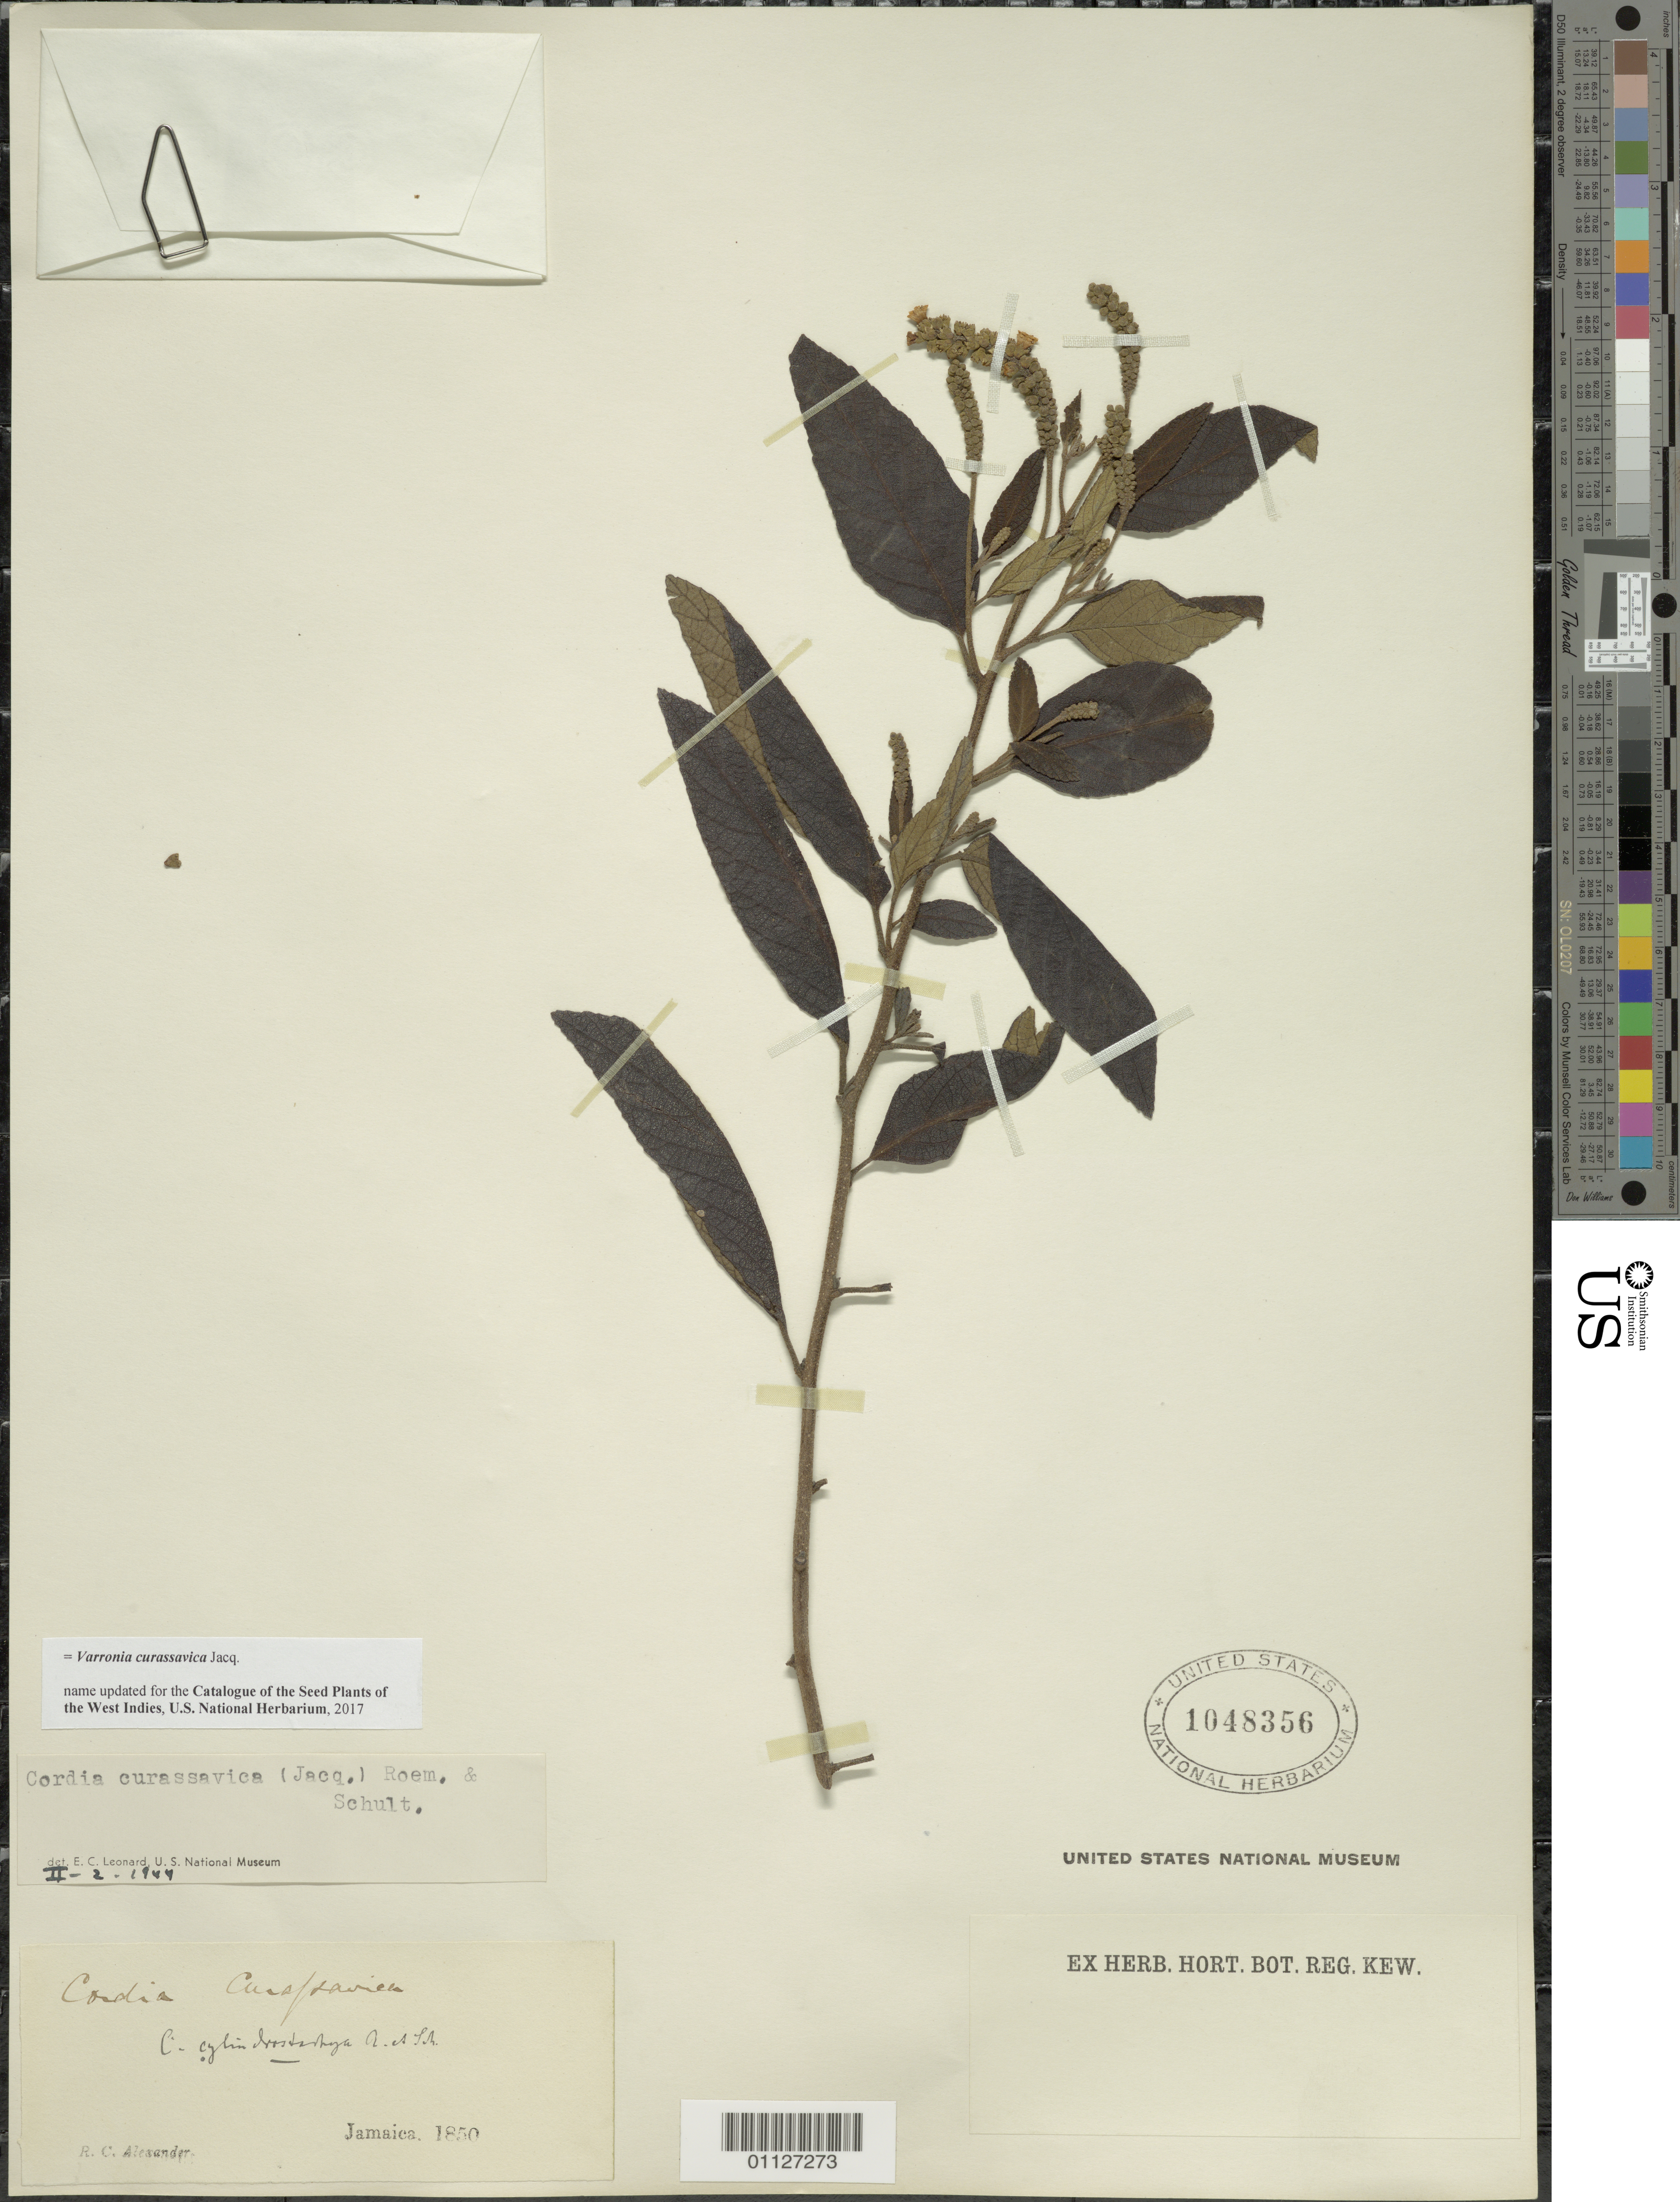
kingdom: Plantae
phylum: Tracheophyta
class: Magnoliopsida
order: Boraginales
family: Cordiaceae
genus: Varronia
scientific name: Varronia curassavica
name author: Jacq.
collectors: R. C. Alexander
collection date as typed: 01 Jan 1850 to 31 Dec 1850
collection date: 1850-01-01/1850-12-31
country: Jamaica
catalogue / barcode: US 1048356